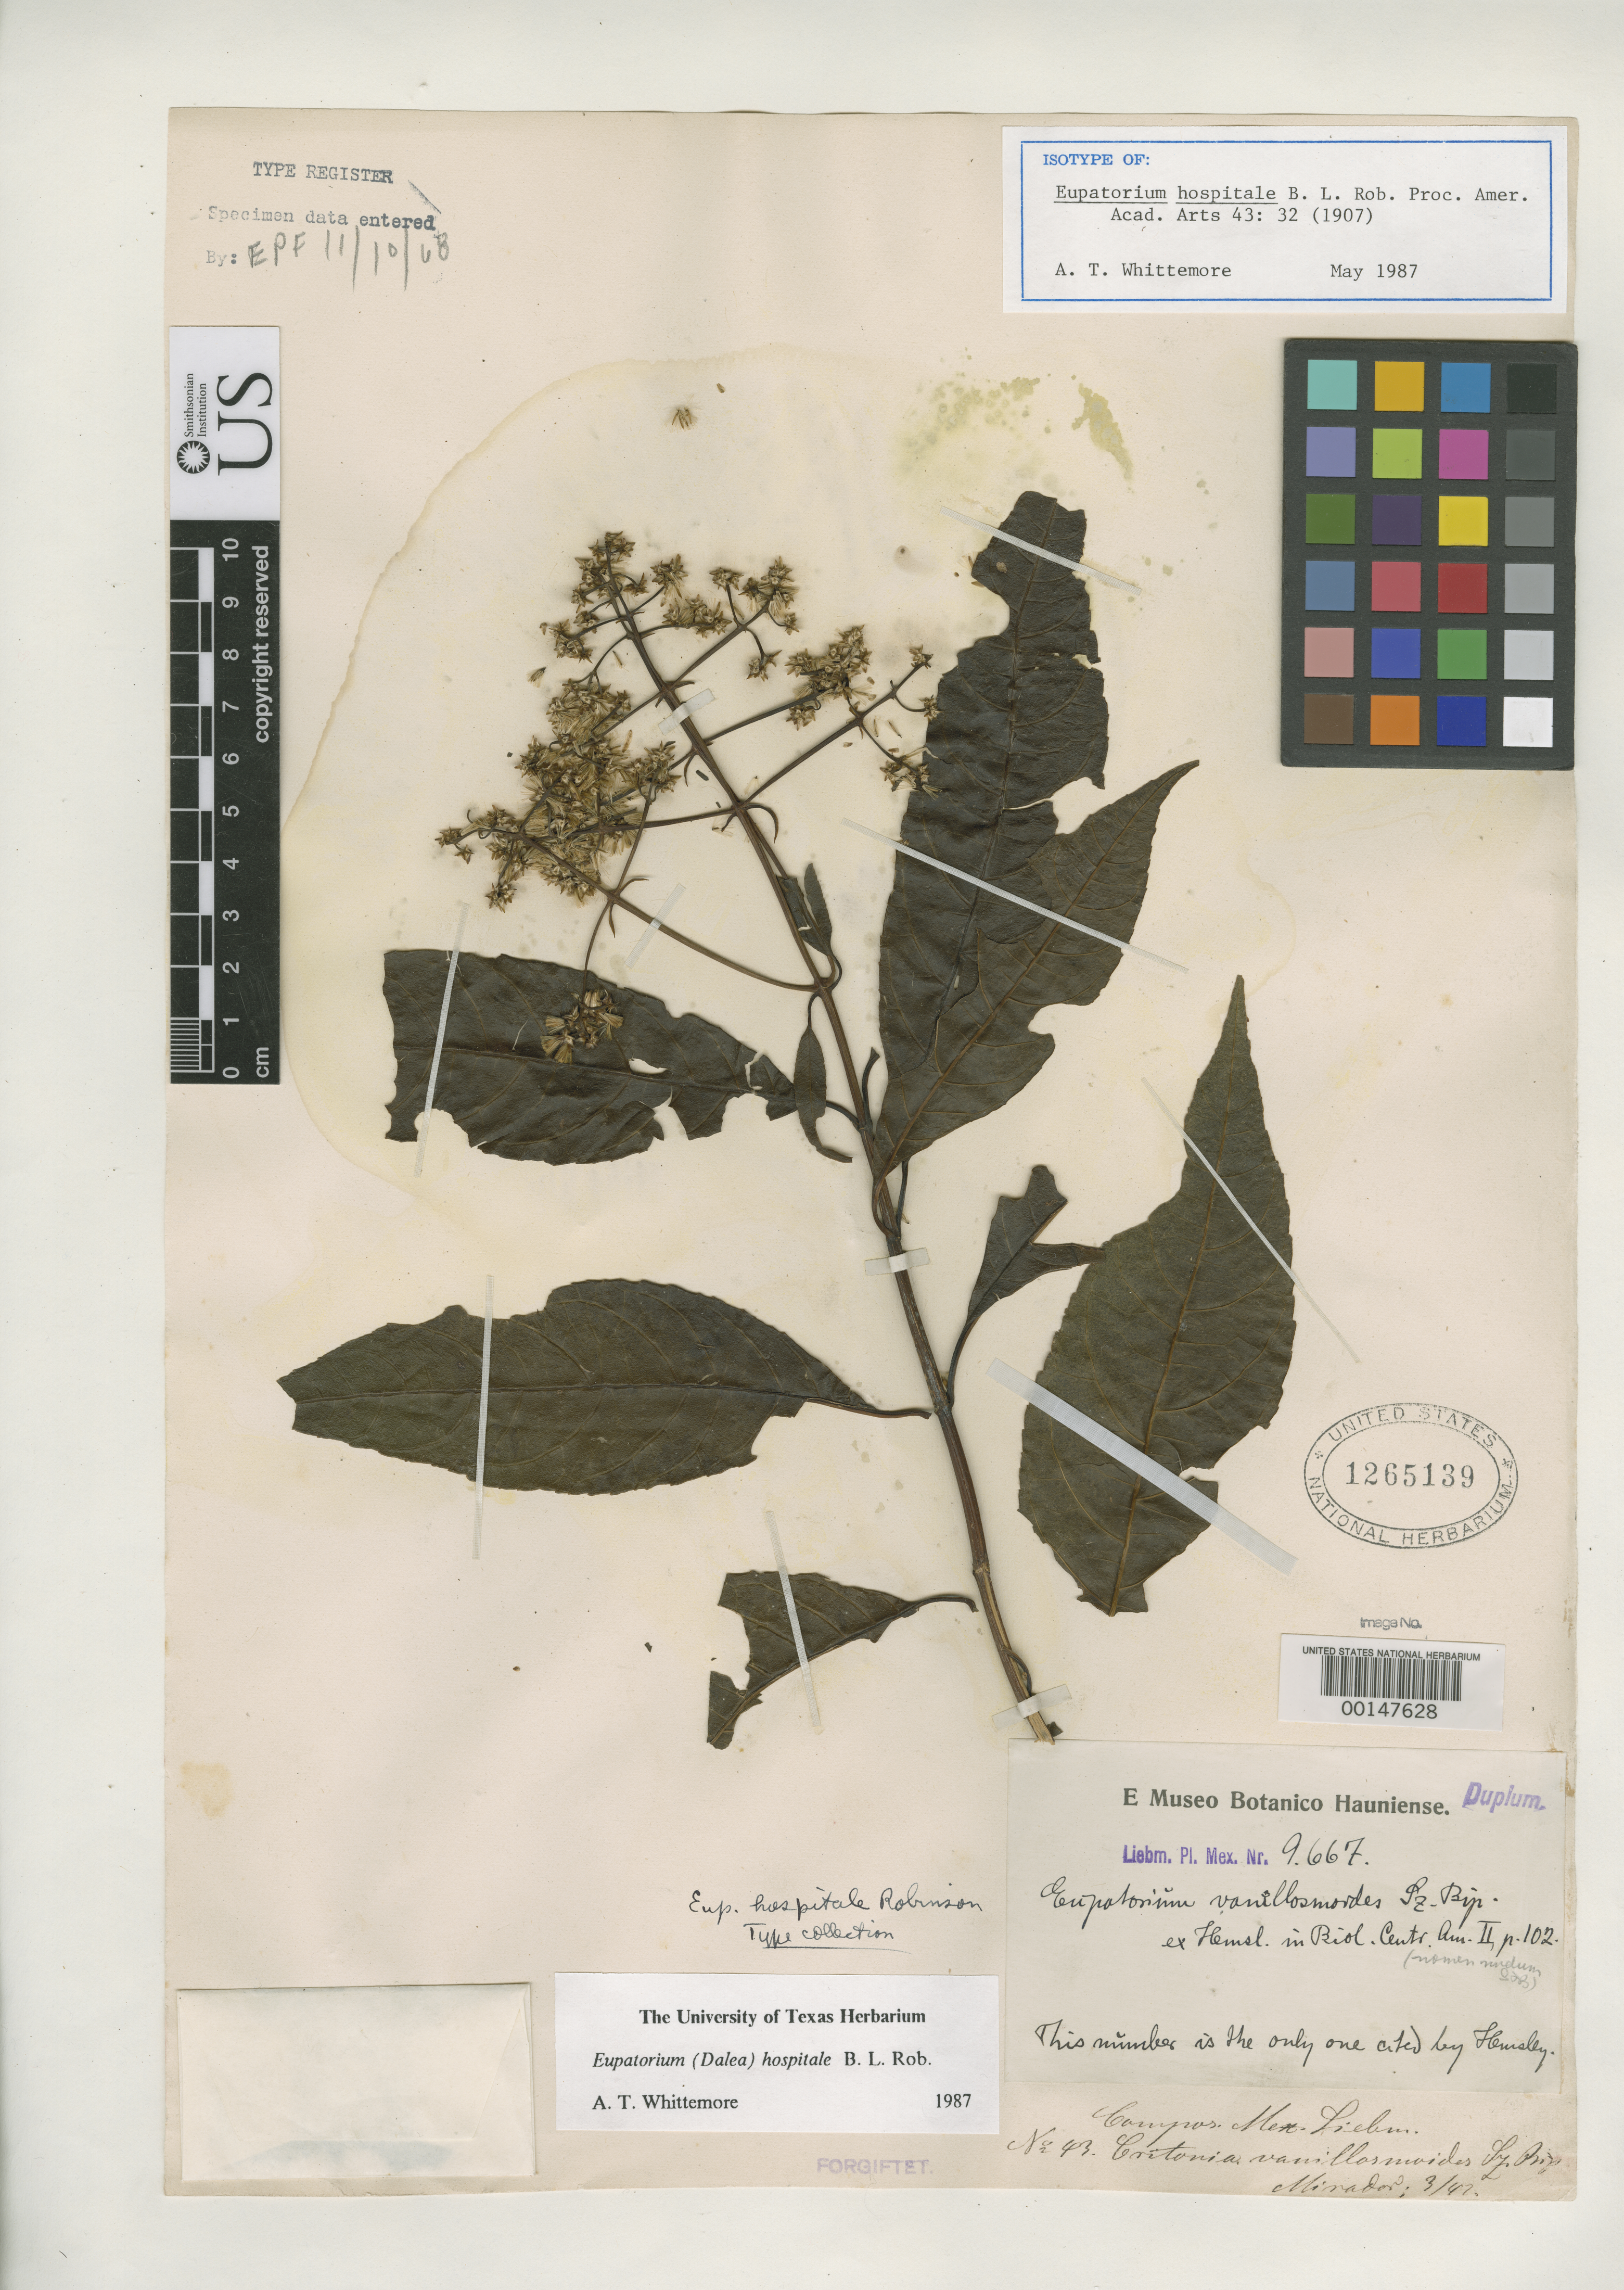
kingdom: Plantae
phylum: Tracheophyta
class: Magnoliopsida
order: Asterales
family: Asteraceae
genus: Eupatorium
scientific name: Eupatorium hospitale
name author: B.L. Rob.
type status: Isotype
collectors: F. M. Liebmann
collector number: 43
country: Mexico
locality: E of Monserrat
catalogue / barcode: US 1265139